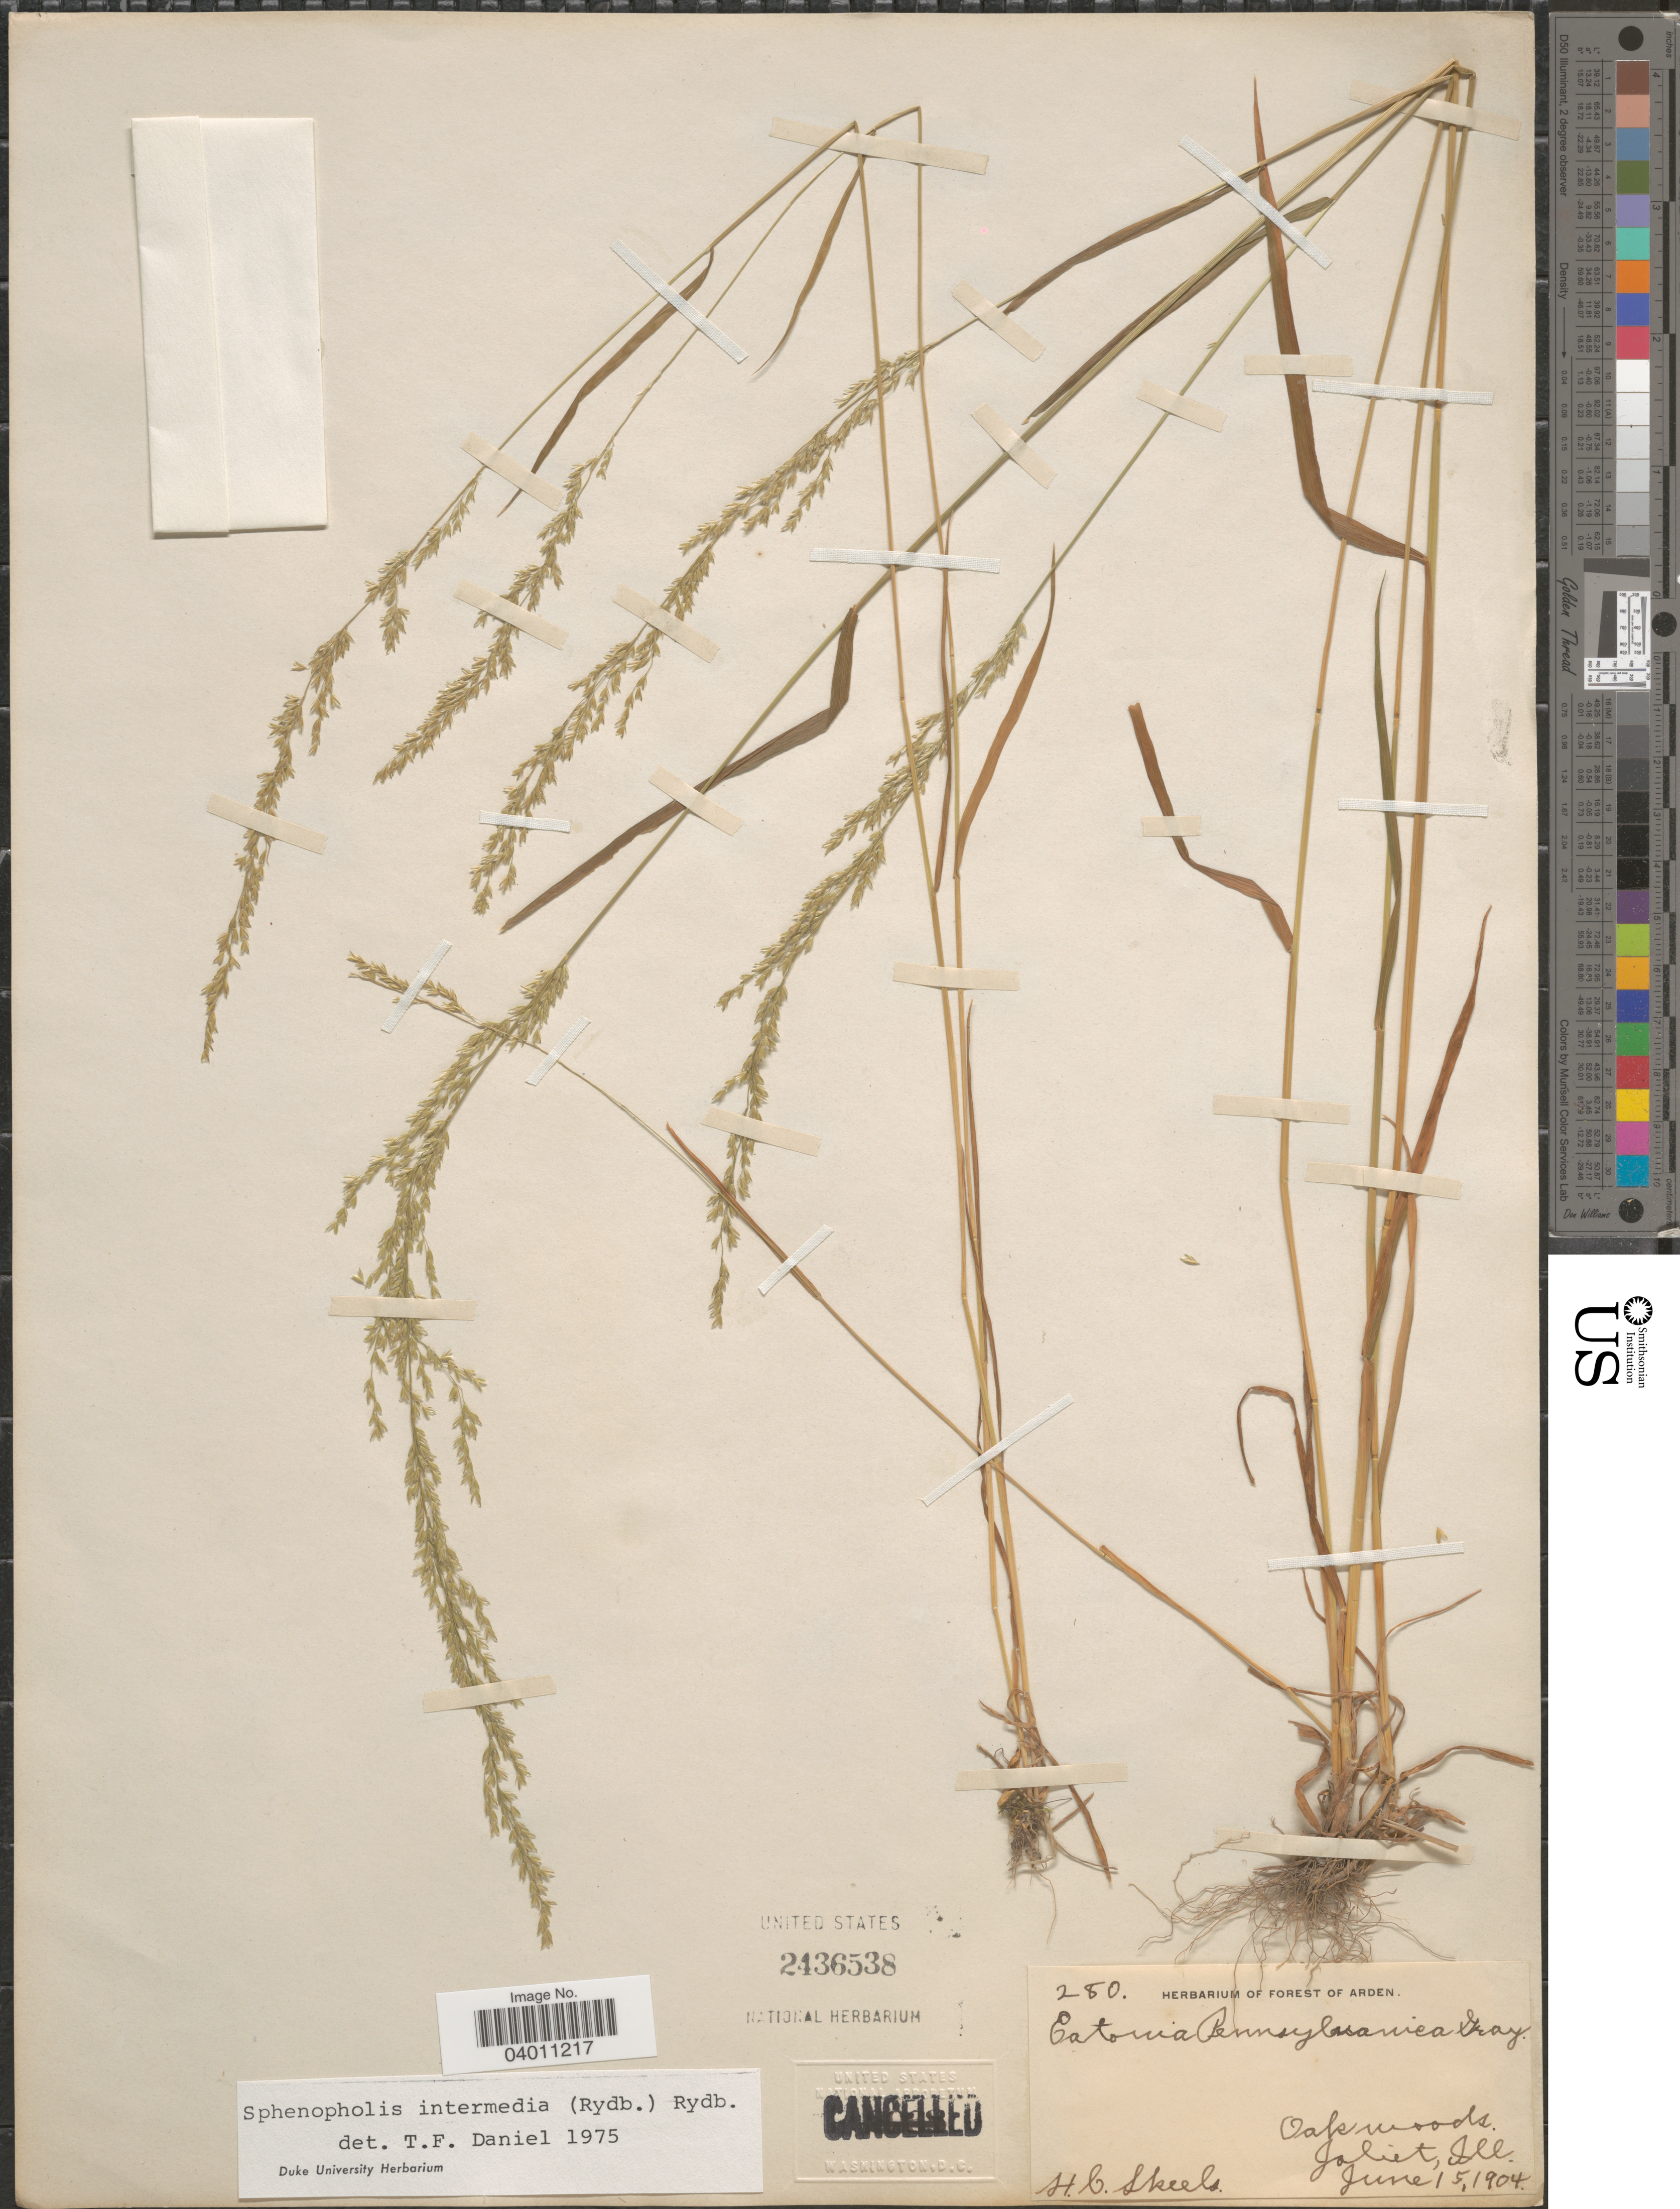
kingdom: Plantae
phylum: Tracheophyta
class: Liliopsida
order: Poales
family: Poaceae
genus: Sphenopholis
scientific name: Sphenopholis intermedia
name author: (Rydb.) Rydb.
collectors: H. Skeels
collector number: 280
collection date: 1904-06-15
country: United States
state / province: Illinois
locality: Joliet.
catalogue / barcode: US 2436538